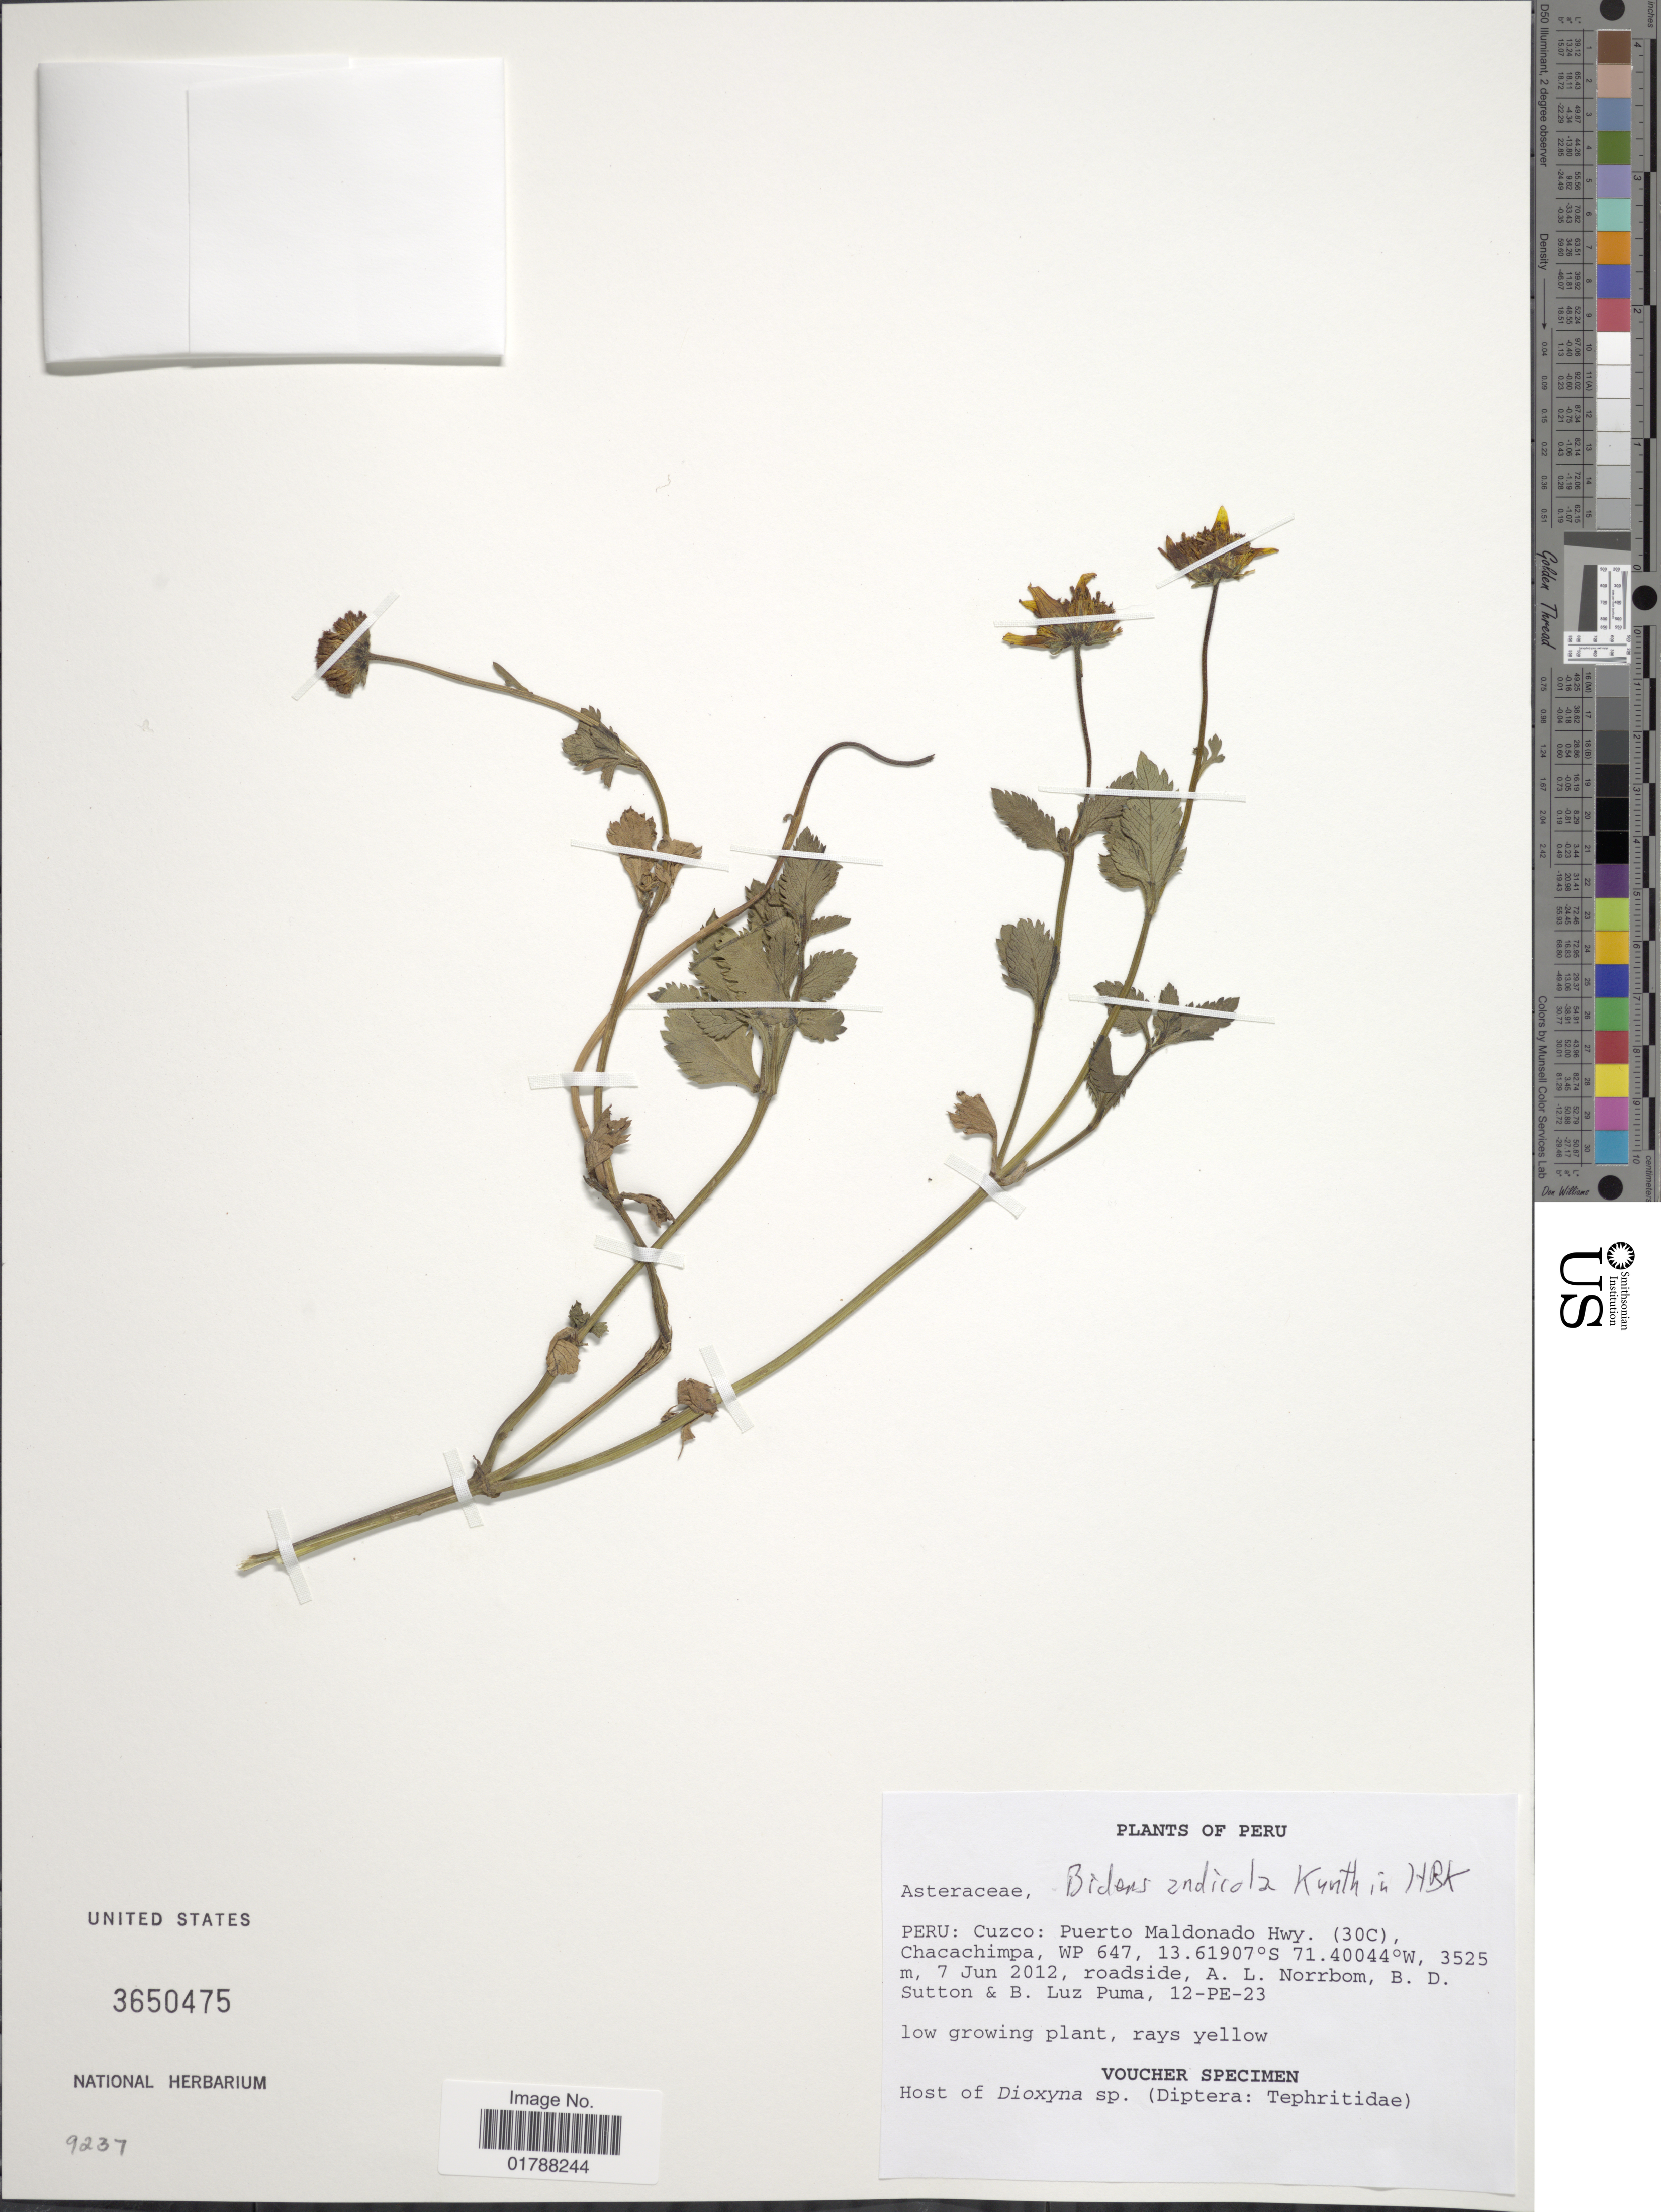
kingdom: Plantae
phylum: Tracheophyta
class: Magnoliopsida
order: Asterales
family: Asteraceae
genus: Bidens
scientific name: Bidens andicola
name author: Kunth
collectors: A. L. Norrbom, B. Sutton & B. Luz Puma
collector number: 12-PE-23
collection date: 2012-06-07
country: Peru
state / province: Cusco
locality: Puerto Maldonado Hwy. (30C), Chacachimpa, WP 647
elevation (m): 3525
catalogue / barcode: US 3650475